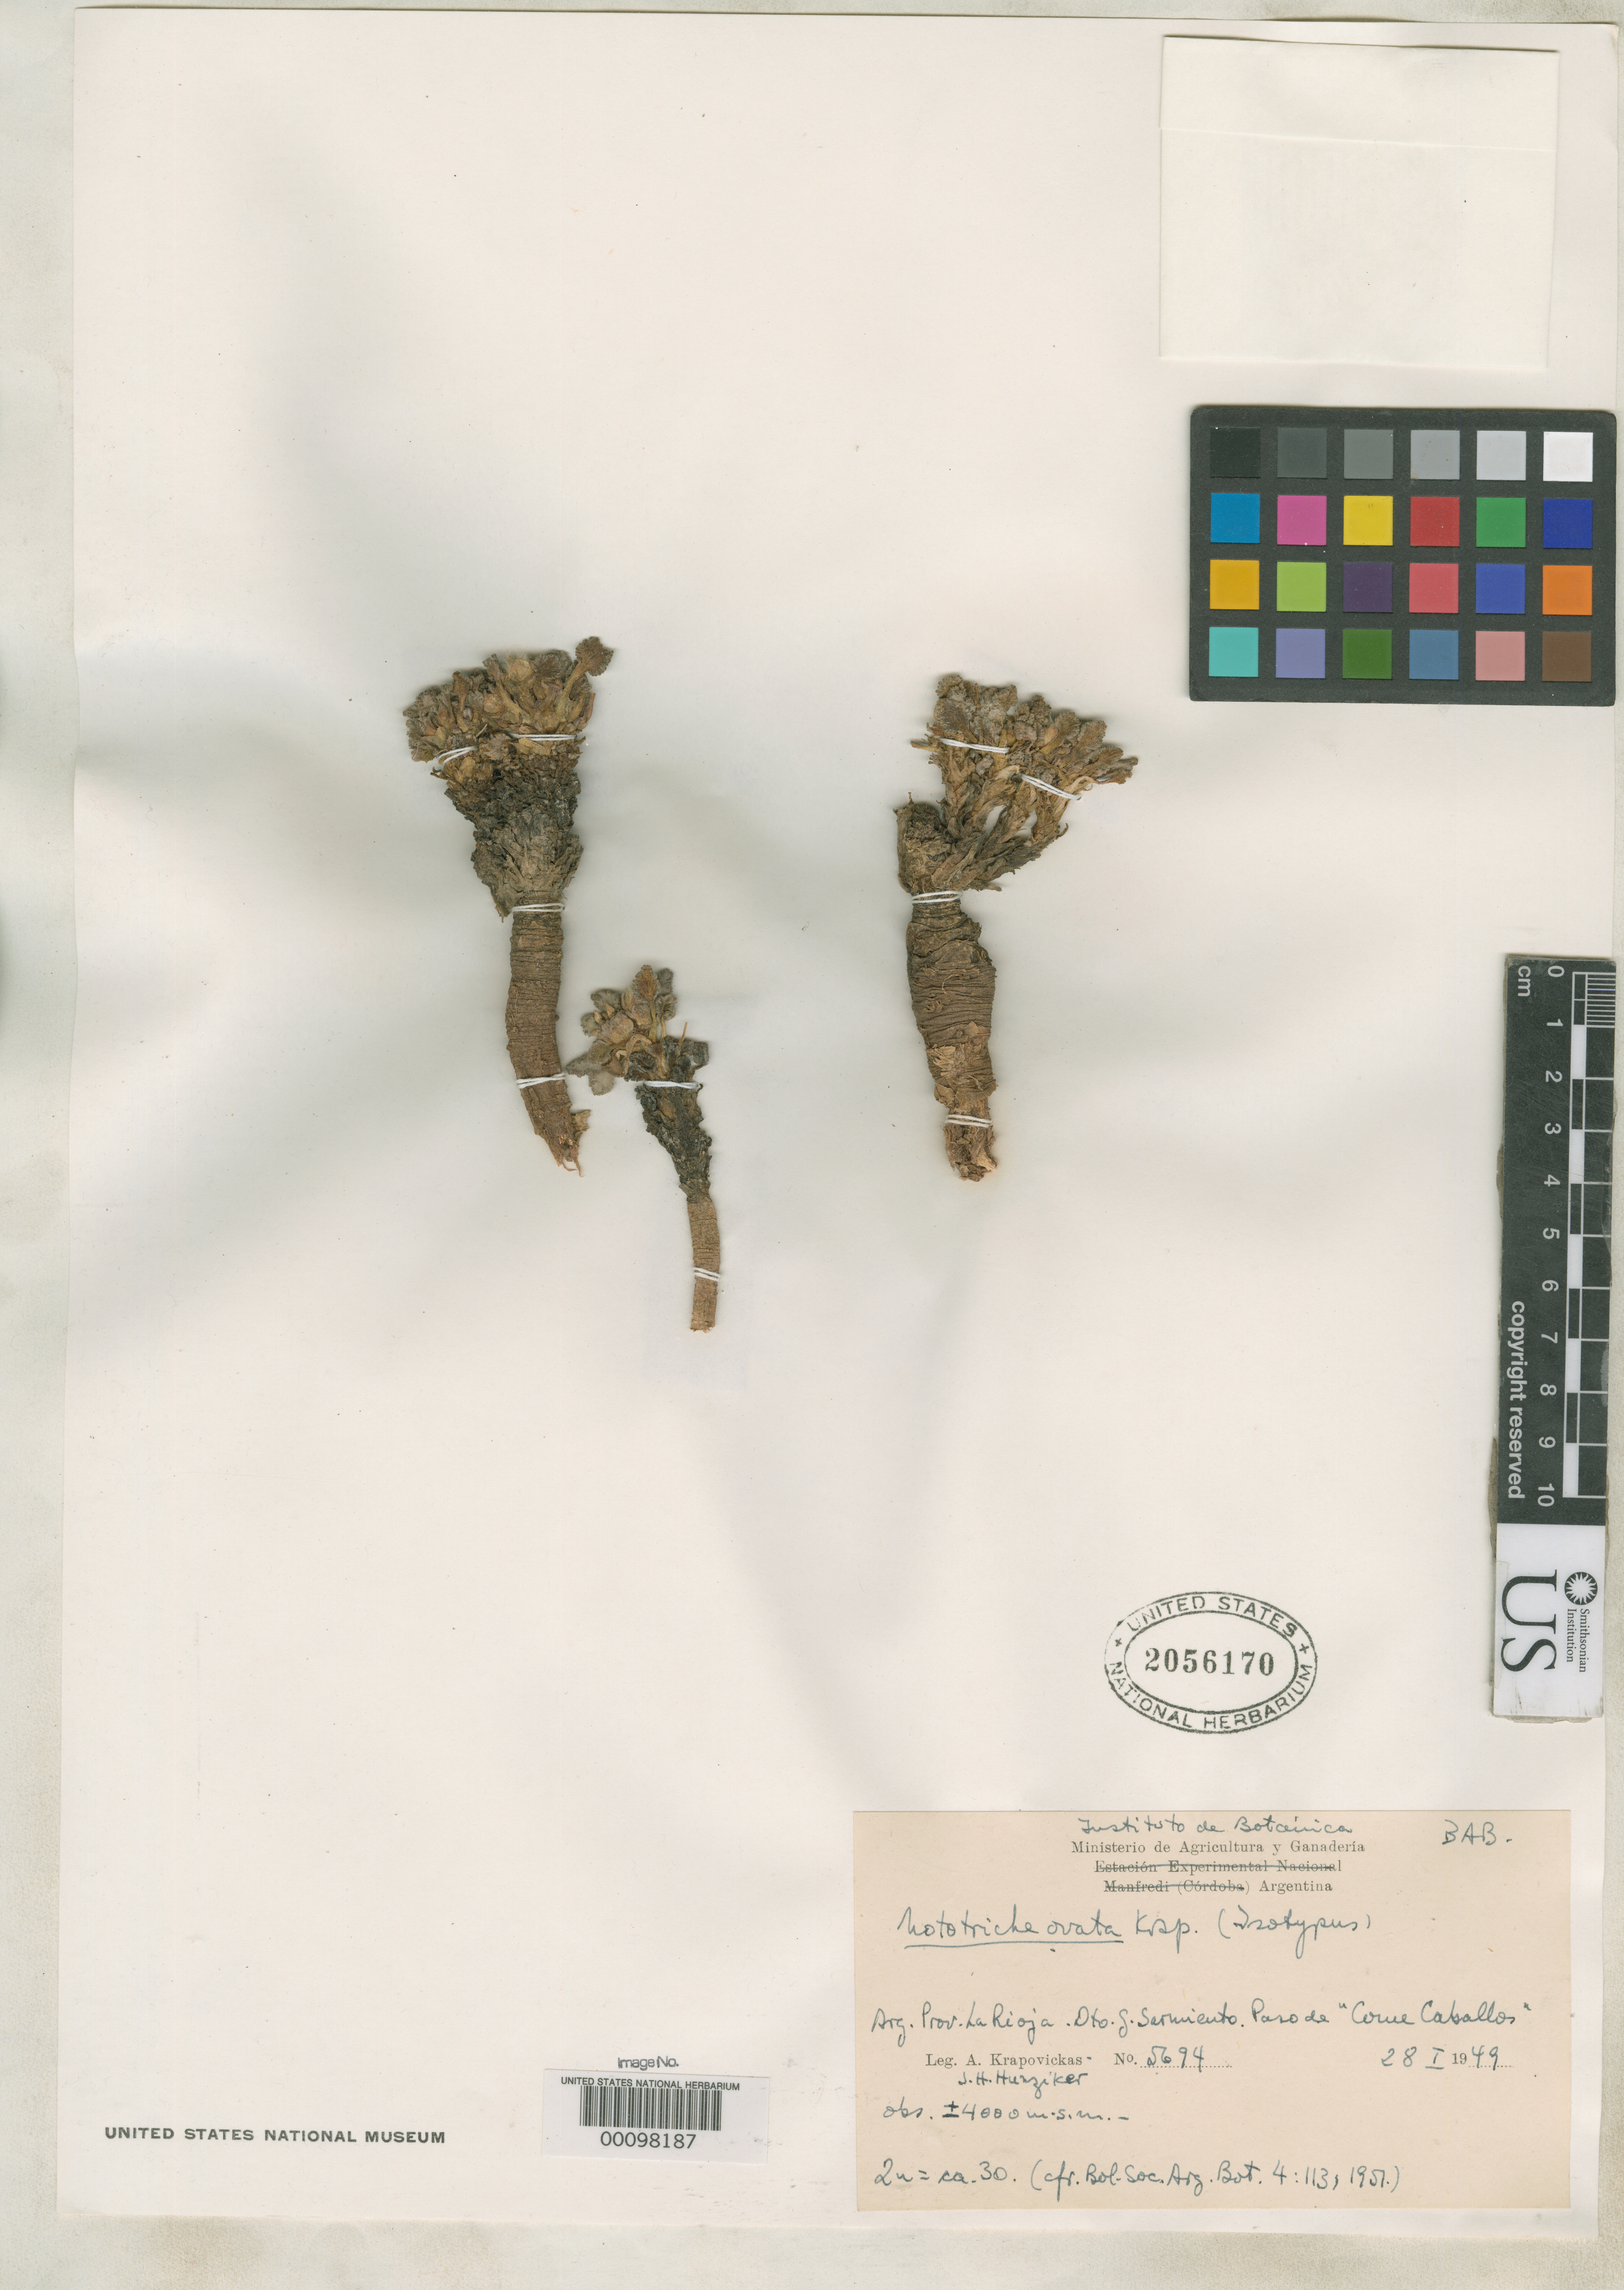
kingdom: Plantae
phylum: Tracheophyta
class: Magnoliopsida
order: Malvales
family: Malvaceae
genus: Nototriche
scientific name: Nototriche ovata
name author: Krapov.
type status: Isotype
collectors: A. Krapovickas & J. H. Hunziker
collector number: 5694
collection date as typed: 28 Jan 1949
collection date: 1949-01-28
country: Argentina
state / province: La Rioja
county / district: Sarmiento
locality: Pasode "Corne Caballos".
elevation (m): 4000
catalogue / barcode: US 2056170